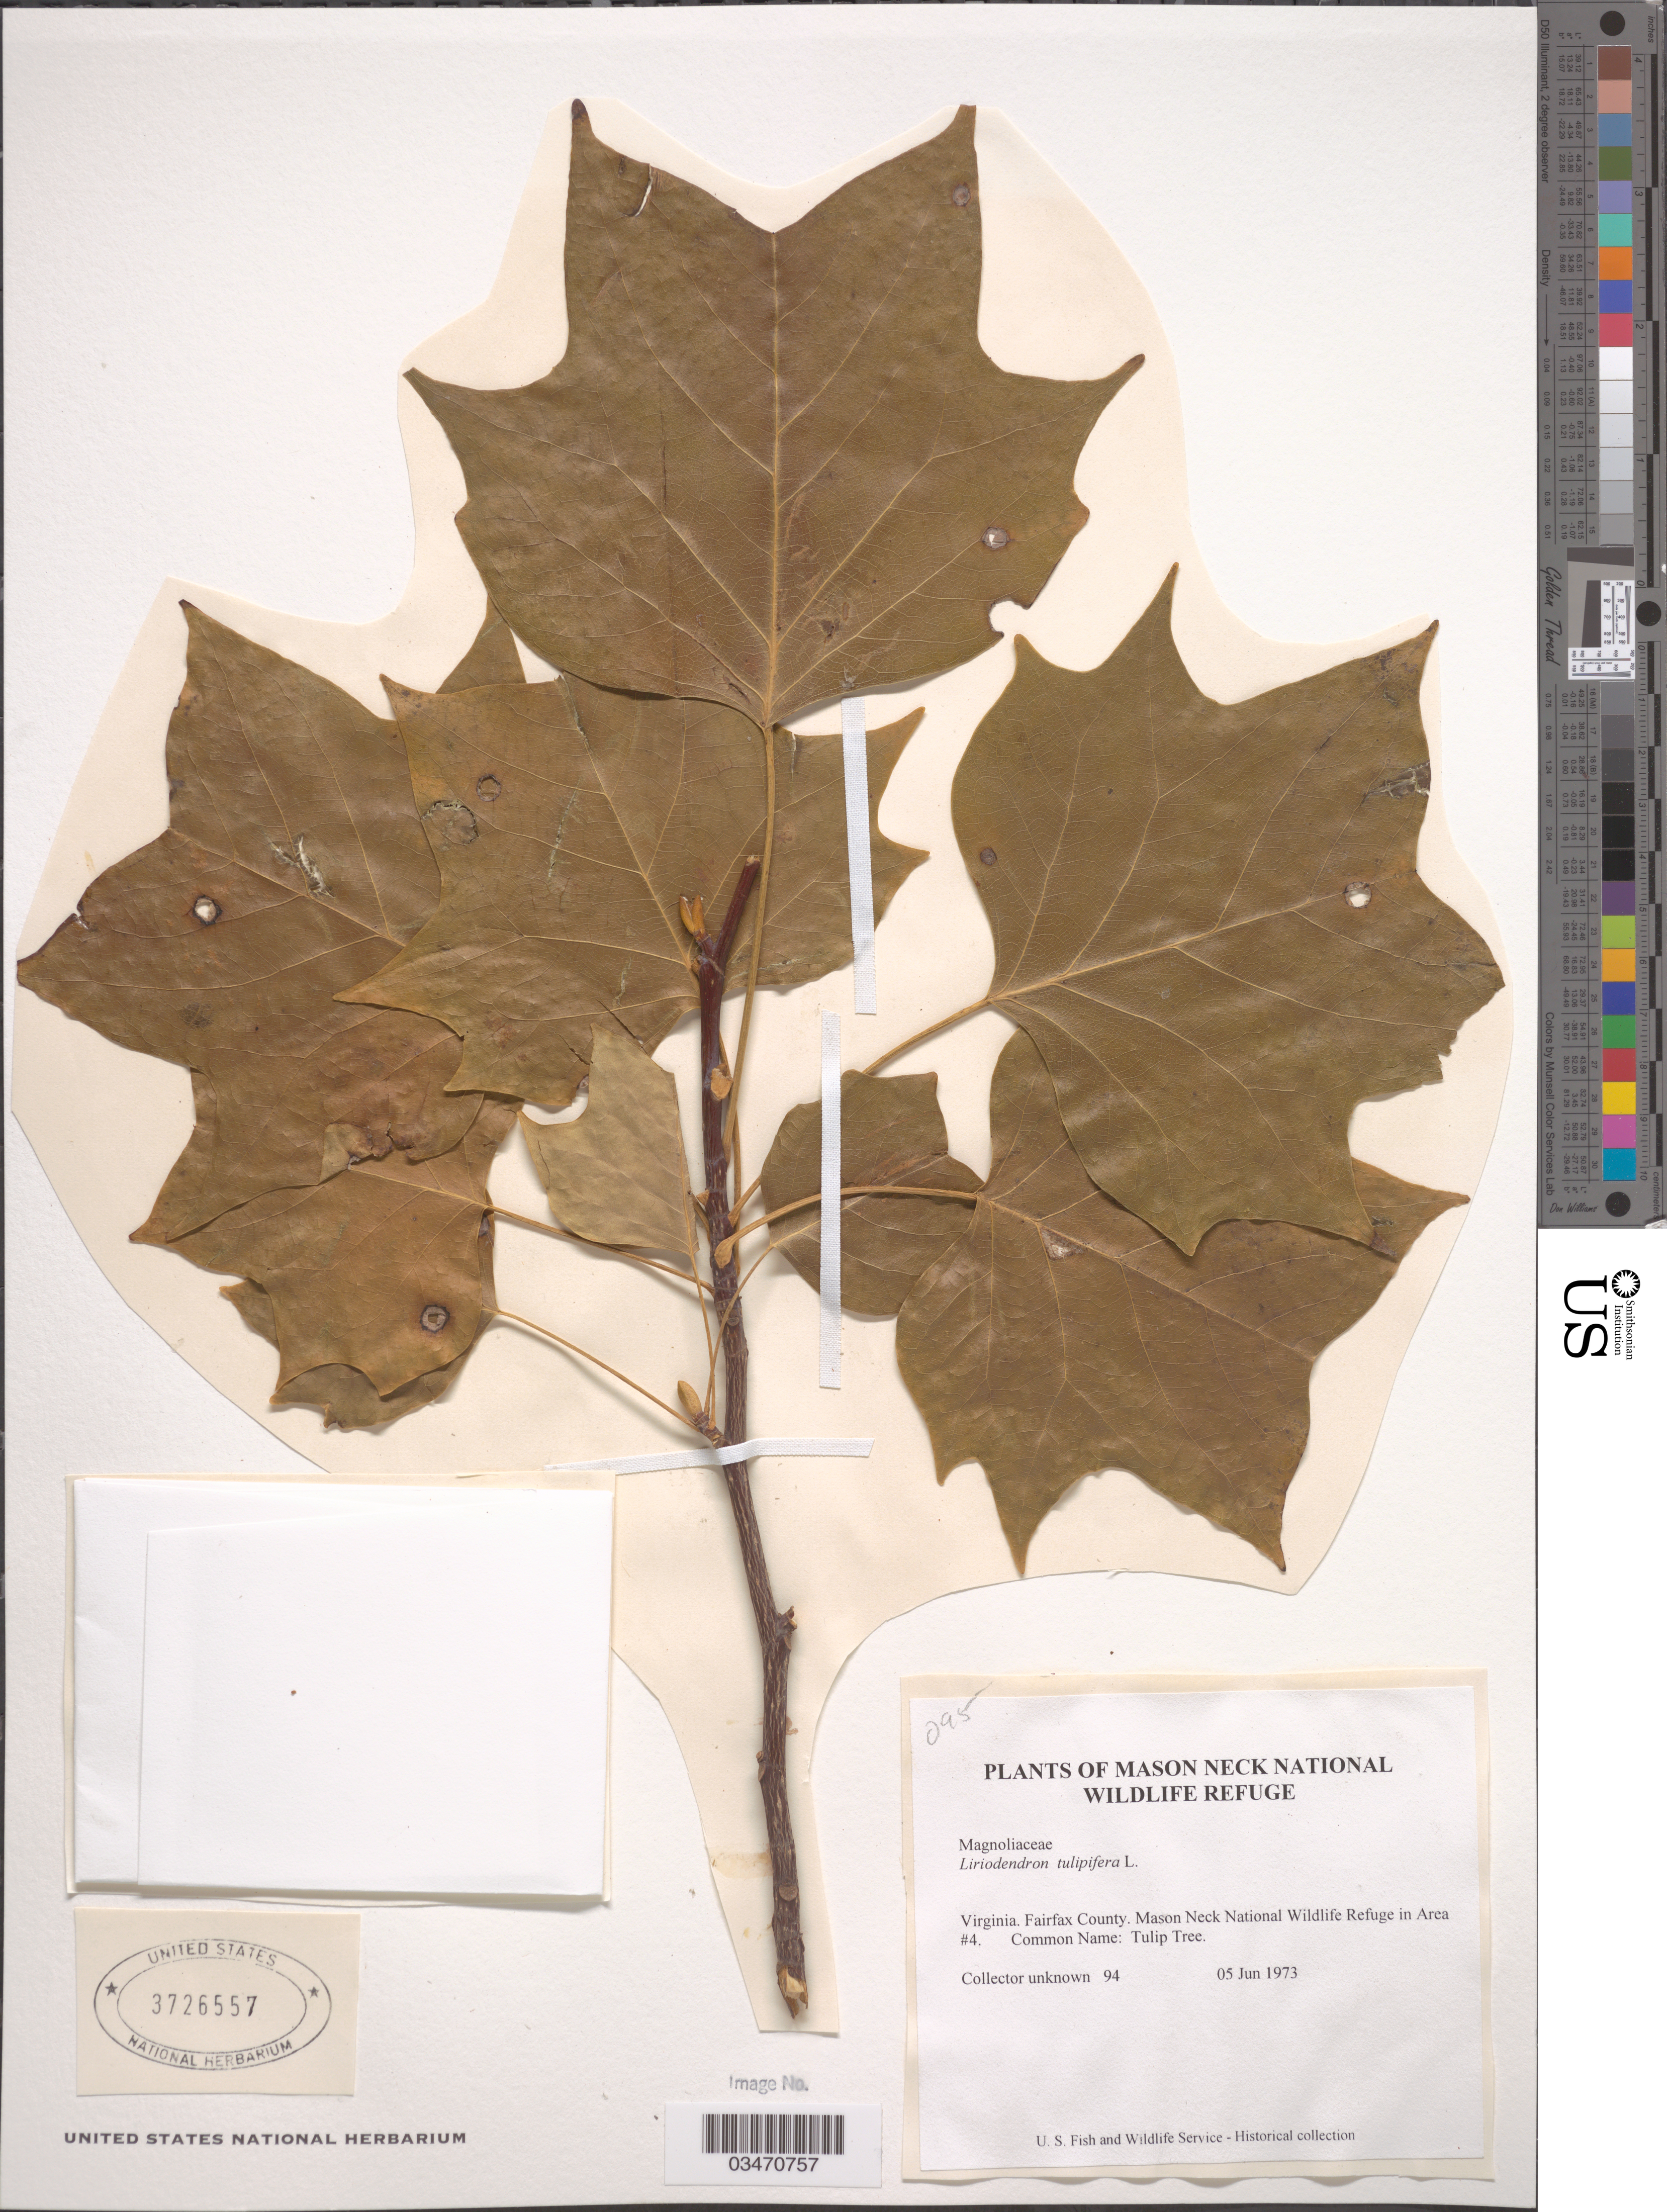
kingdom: Plantae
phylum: Tracheophyta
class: Magnoliopsida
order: Magnoliales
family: Magnoliaceae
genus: Liriodendron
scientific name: Liriodendron tulipifera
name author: L.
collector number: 94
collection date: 1973-06-05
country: United States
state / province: Virginia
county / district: Fairfax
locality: Mason Neck National Wildlife Refuge.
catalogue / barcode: US 3726557